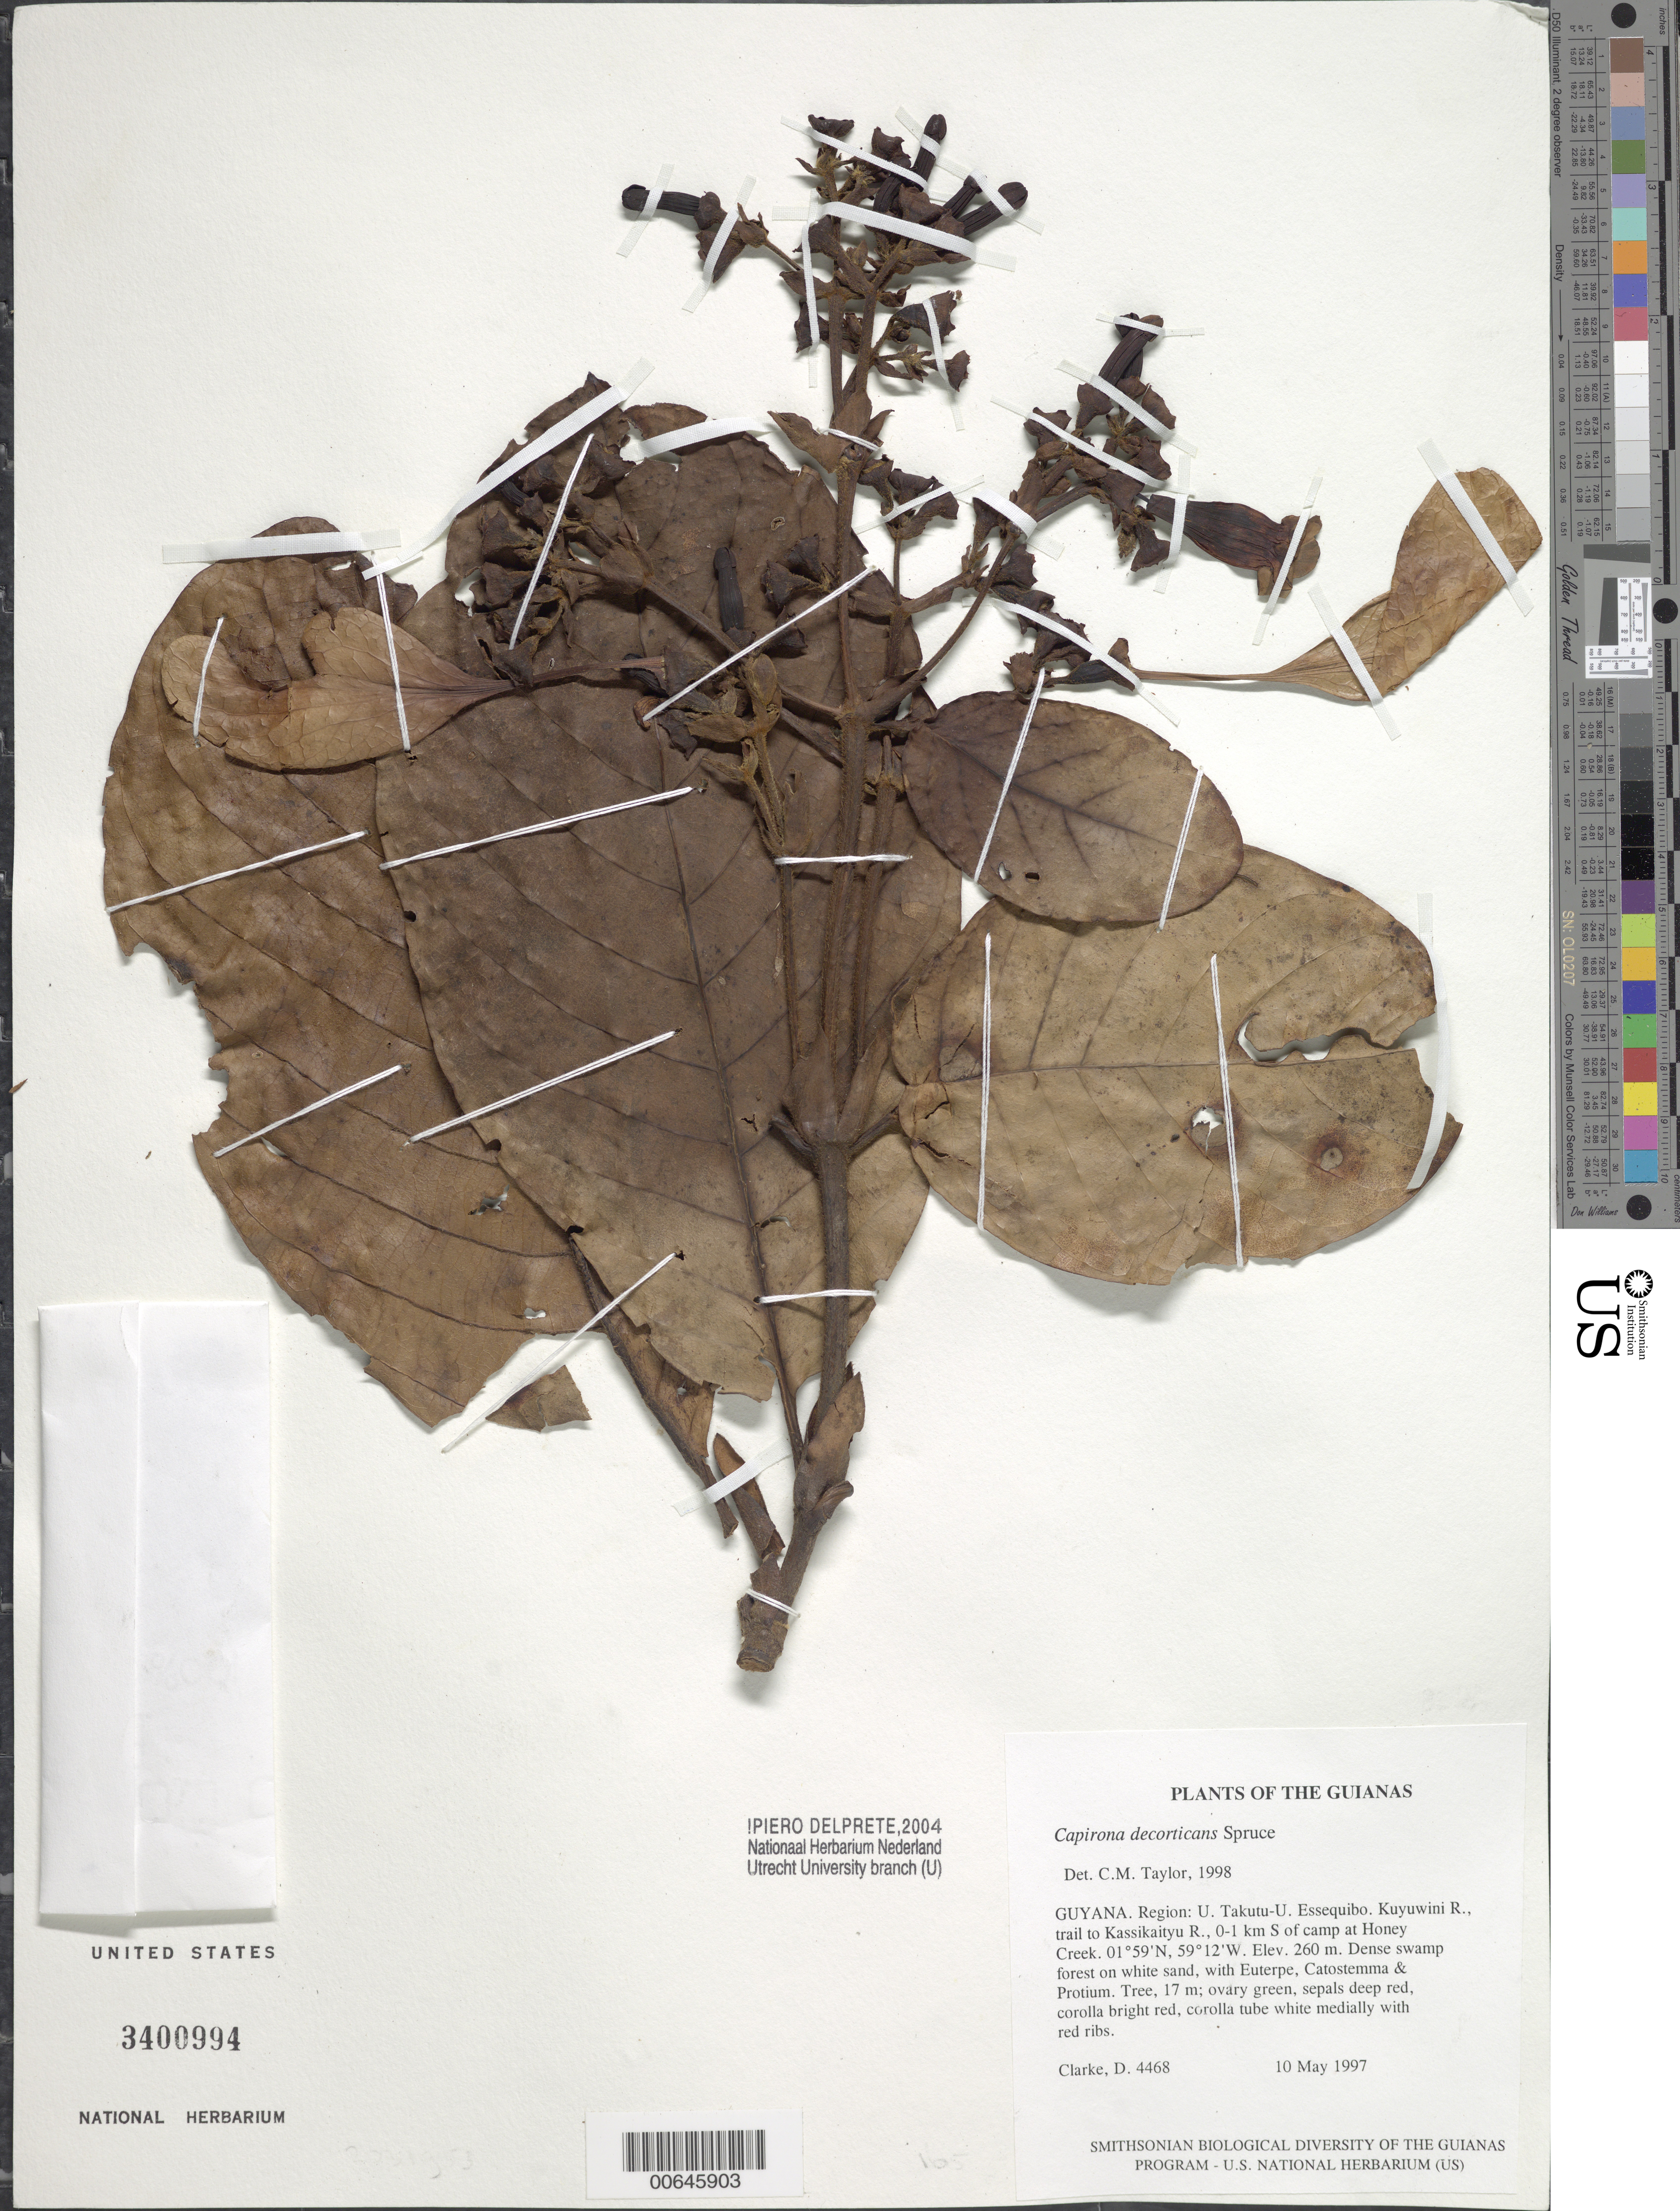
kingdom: Plantae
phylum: Tracheophyta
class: Magnoliopsida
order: Gentianales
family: Rubiaceae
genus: Capirona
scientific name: Capirona decorticans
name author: Spruce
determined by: Taylor, Charlotte M.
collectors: H. D. Clarke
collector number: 4468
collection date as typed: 10 May 1997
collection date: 1997-05-10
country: Guyana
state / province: U. Takutu-U. Essequibo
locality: Kuyuwini R., trail to Kassikaityu R., 0-1 km S of camp at Honey Creek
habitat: Dense swamp forest on white sand, with Euterpe, Catostemma & Protium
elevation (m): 260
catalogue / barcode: US 3400994